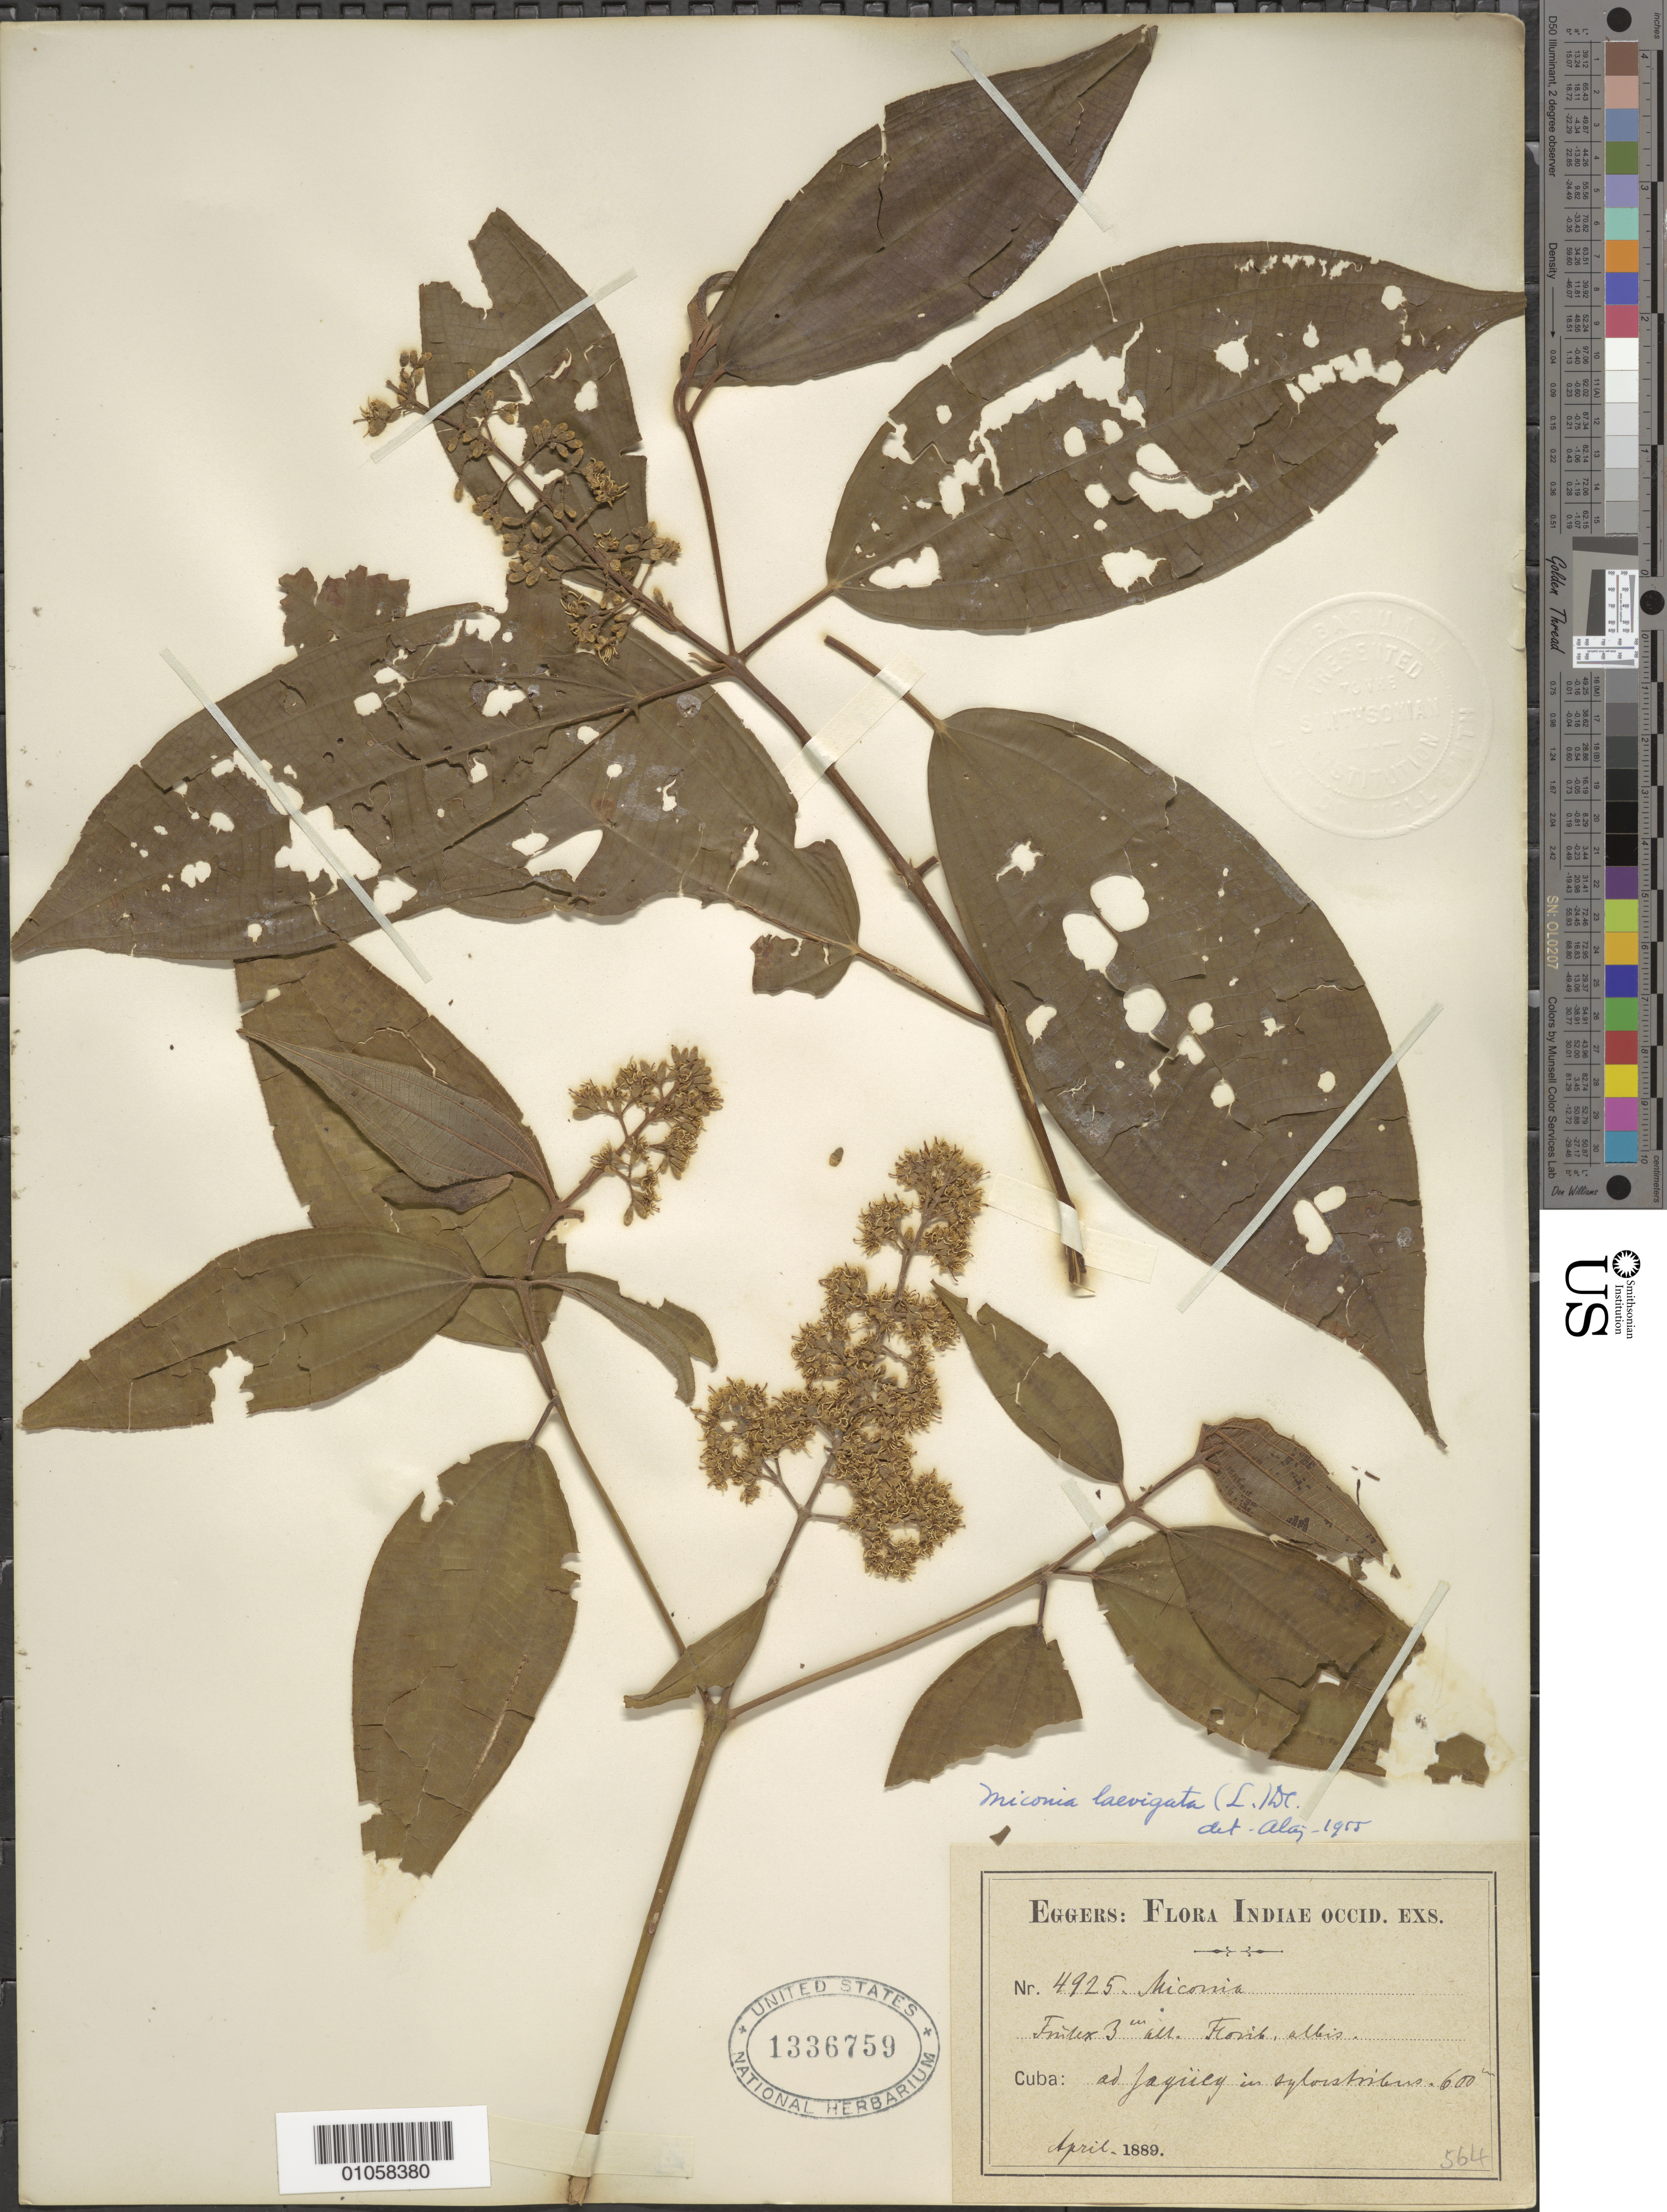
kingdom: Plantae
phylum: Tracheophyta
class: Magnoliopsida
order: Myrtales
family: Melastomataceae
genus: Miconia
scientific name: Miconia laevigata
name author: (L.) D. Don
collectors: H. F. A. von Eggers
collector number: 4925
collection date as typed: Apr 1889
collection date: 1889-04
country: Cuba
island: Cuba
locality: Jagüey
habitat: In sylvistribus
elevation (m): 600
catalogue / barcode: US 1336759